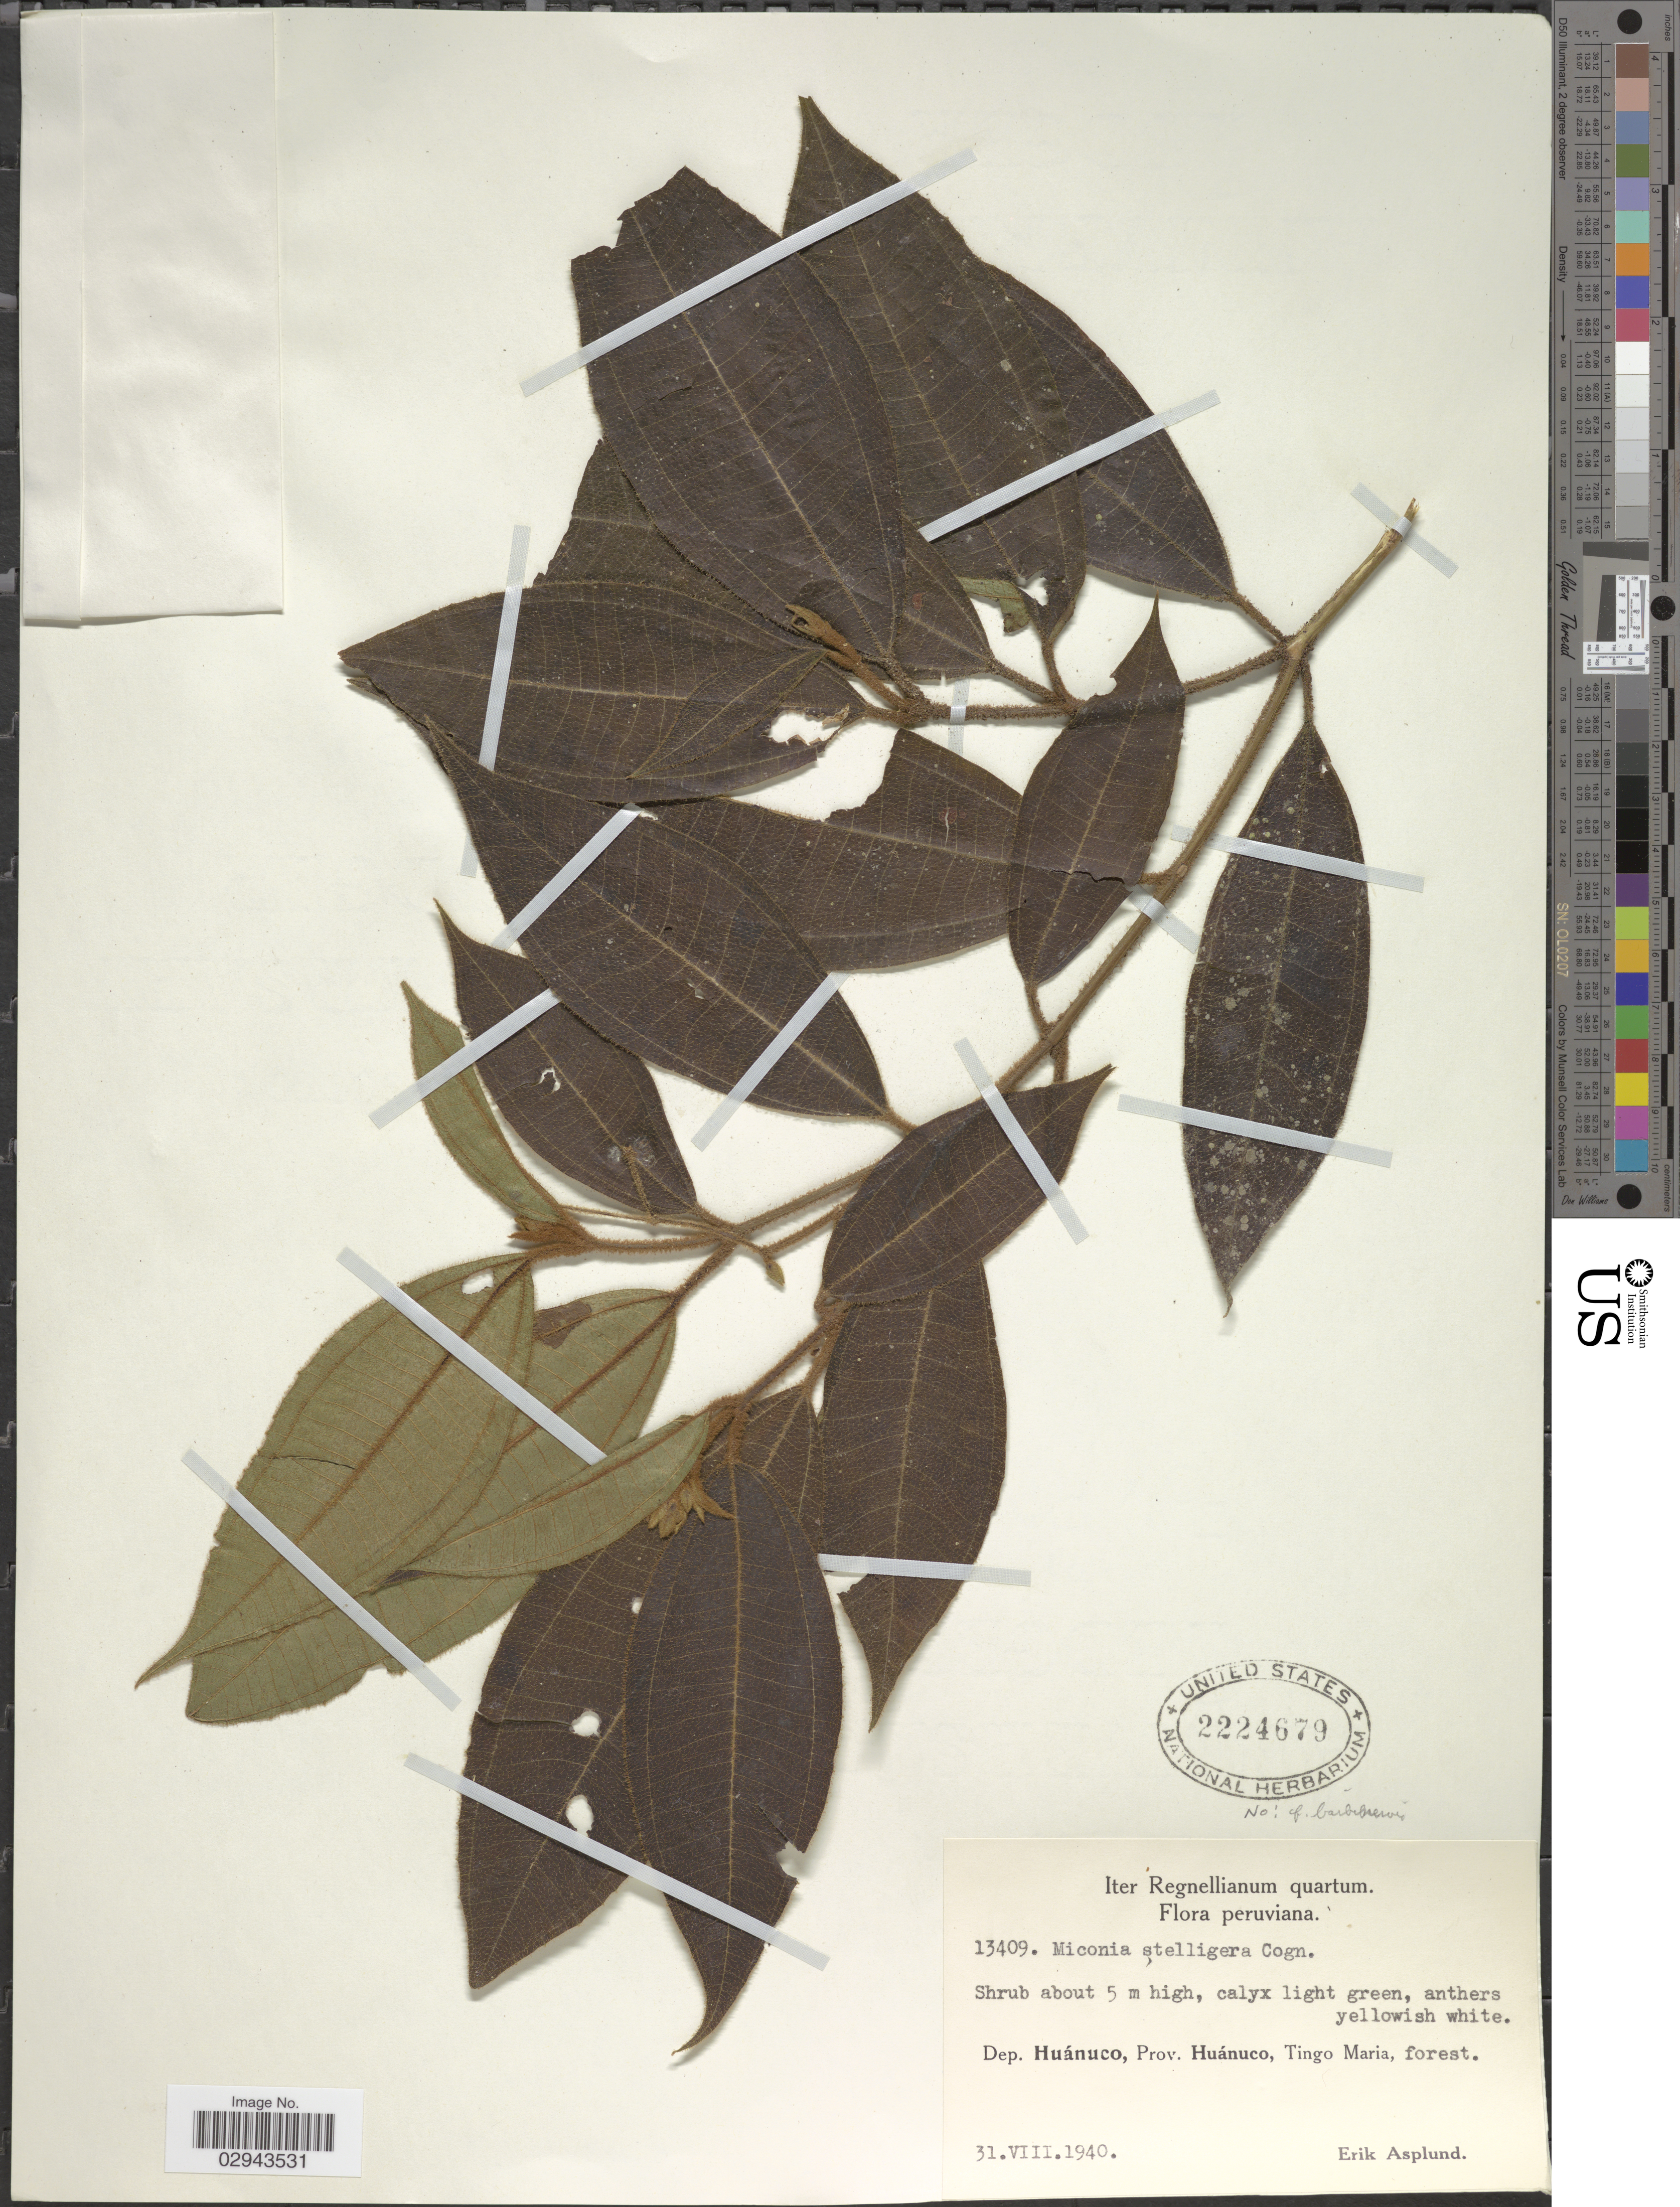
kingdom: Plantae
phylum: Tracheophyta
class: Magnoliopsida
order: Myrtales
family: Melastomataceae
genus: Miconia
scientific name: Miconia stelligera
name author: Cogn.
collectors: E. Asplund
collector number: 13409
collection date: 1940-08-31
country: Peru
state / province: Huánuco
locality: Tingo Maria.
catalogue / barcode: US 2224679